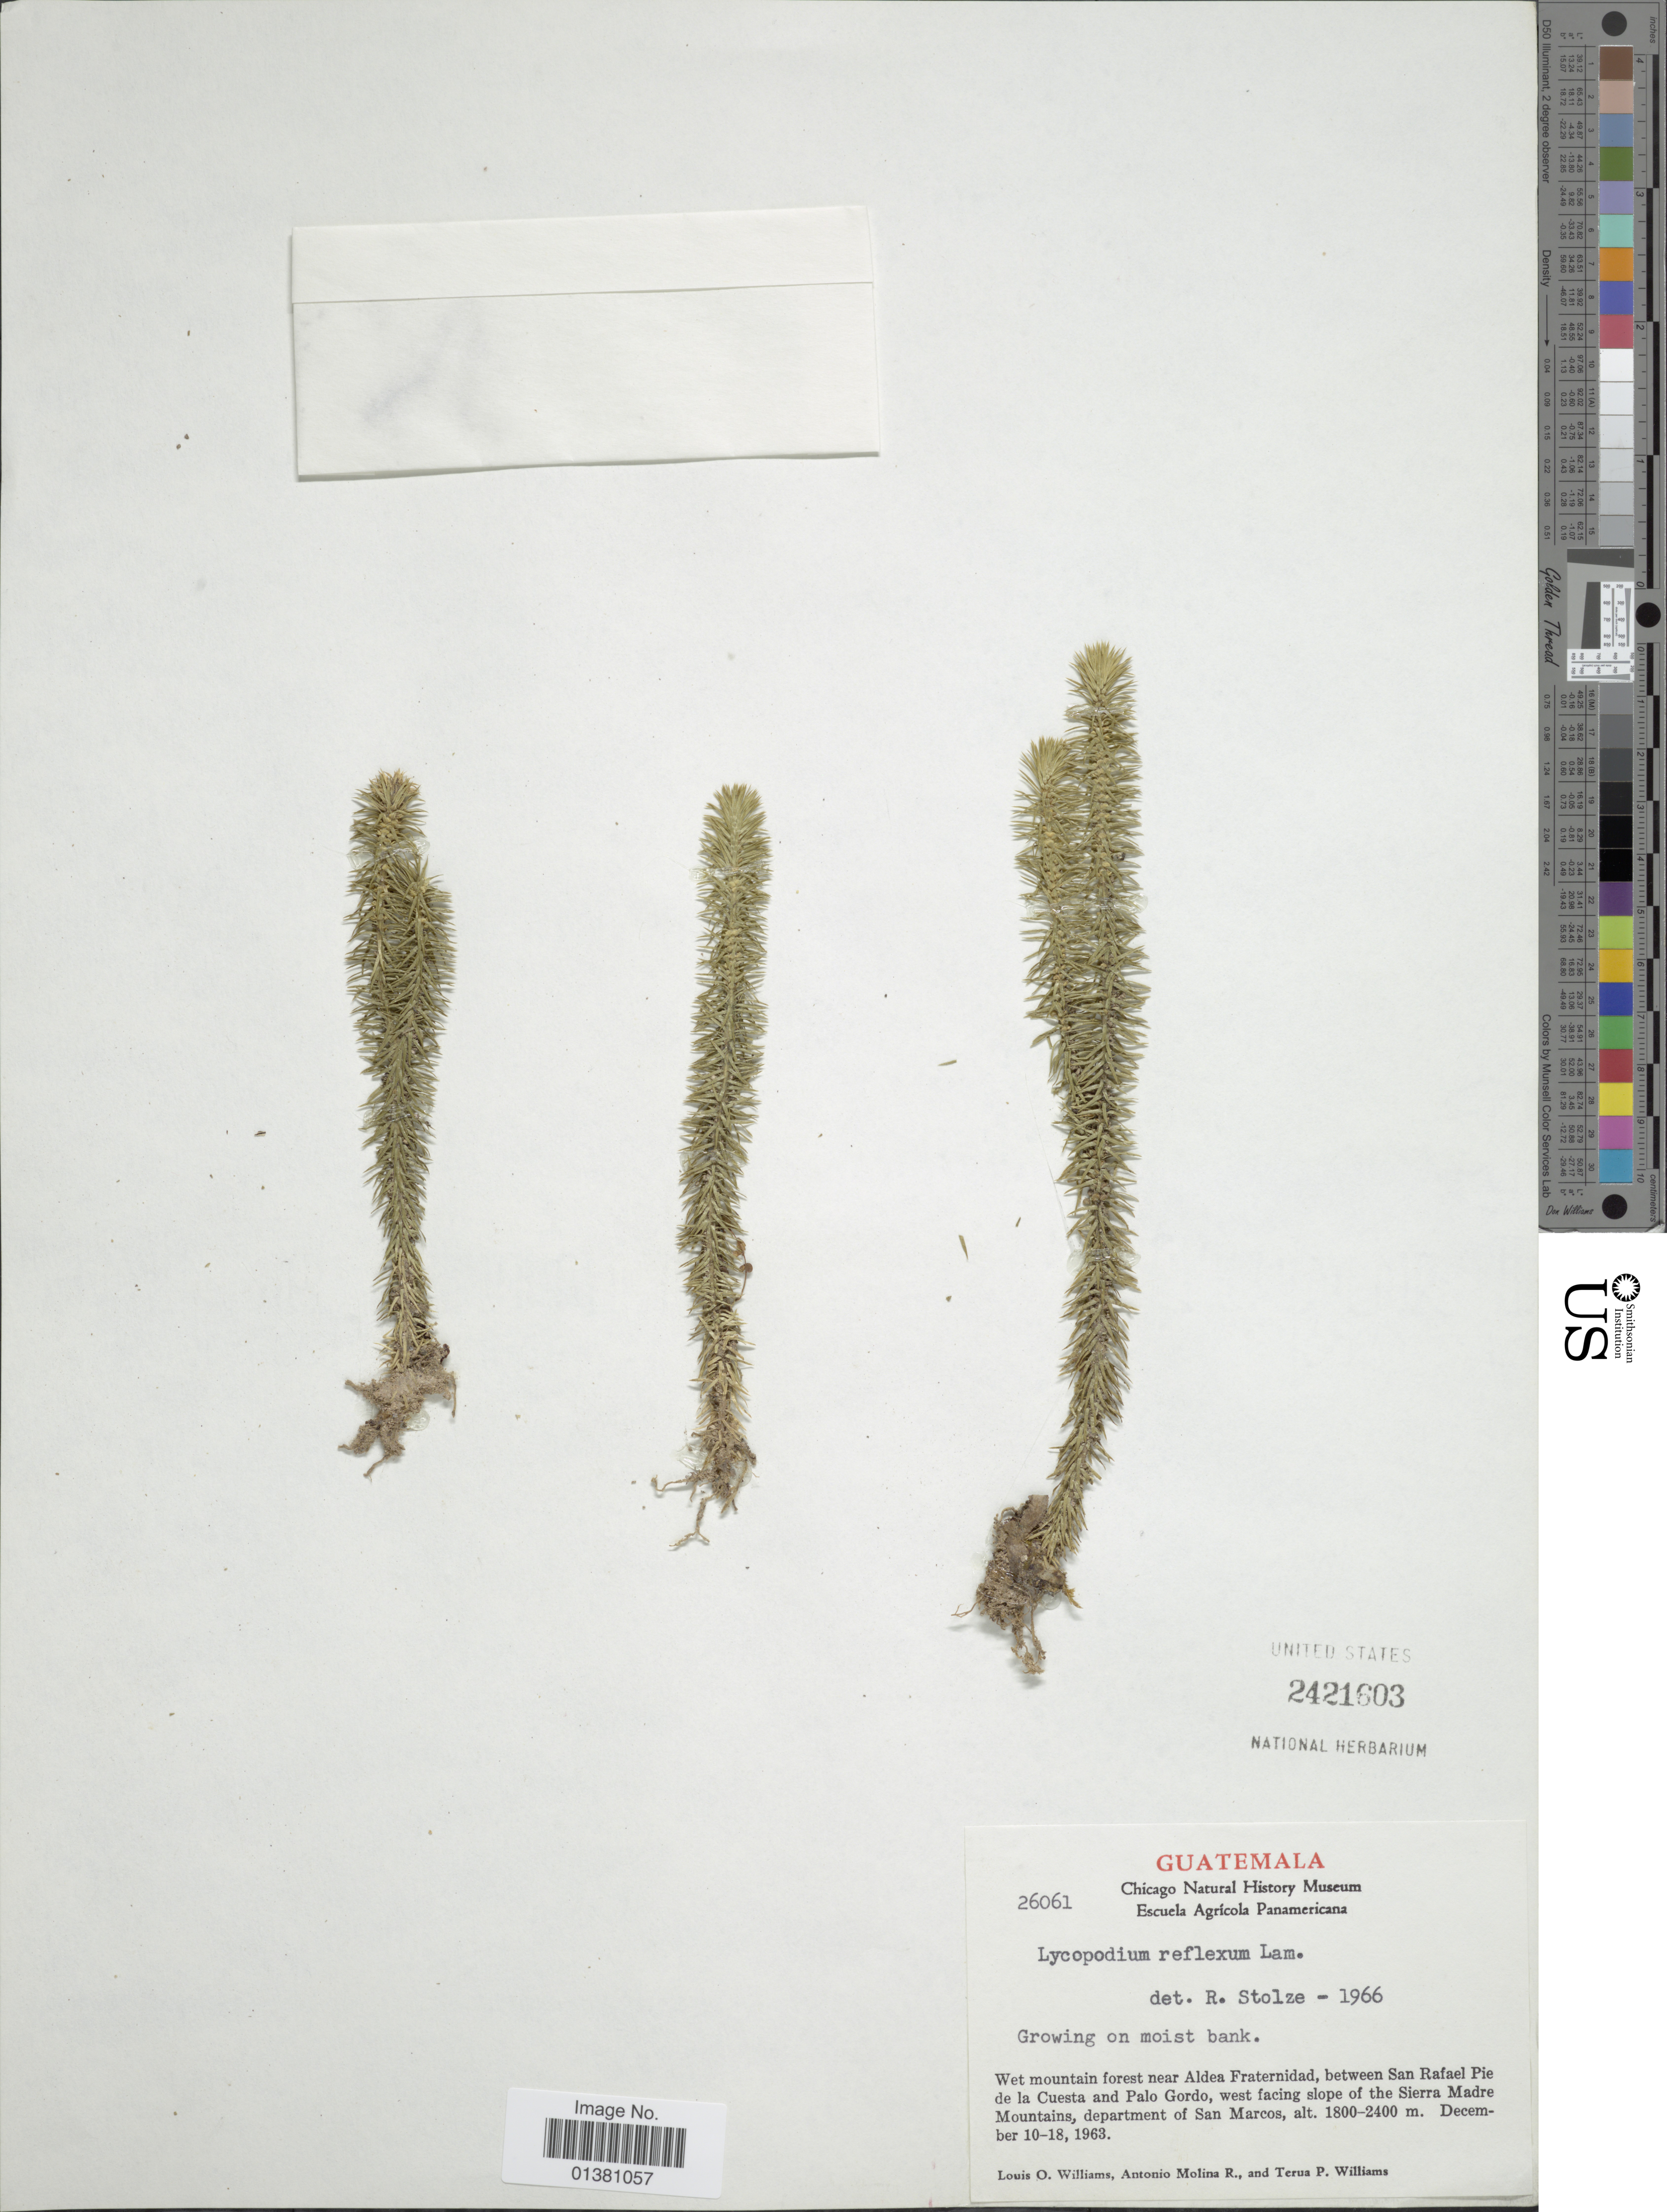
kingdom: Plantae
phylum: Tracheophyta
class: Lycopodiopsida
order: Lycopodiales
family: Lycopodiaceae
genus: Phlegmariurus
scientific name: Phlegmariurus reflexus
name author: (Lam.) B. Øllg.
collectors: L. O. Williams, A. Molina R. & T. P. Williams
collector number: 26061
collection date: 1963-12-10/1963-12-18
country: Guatemala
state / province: San Marcos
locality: Wet mountain in forest near Aldea Fraternidad, between San Rafael Pie de la Cuesta and Plao Gordo, west facing slope of the Sierra Madre Mountains, department of San Marcos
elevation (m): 1800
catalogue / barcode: US 2421603